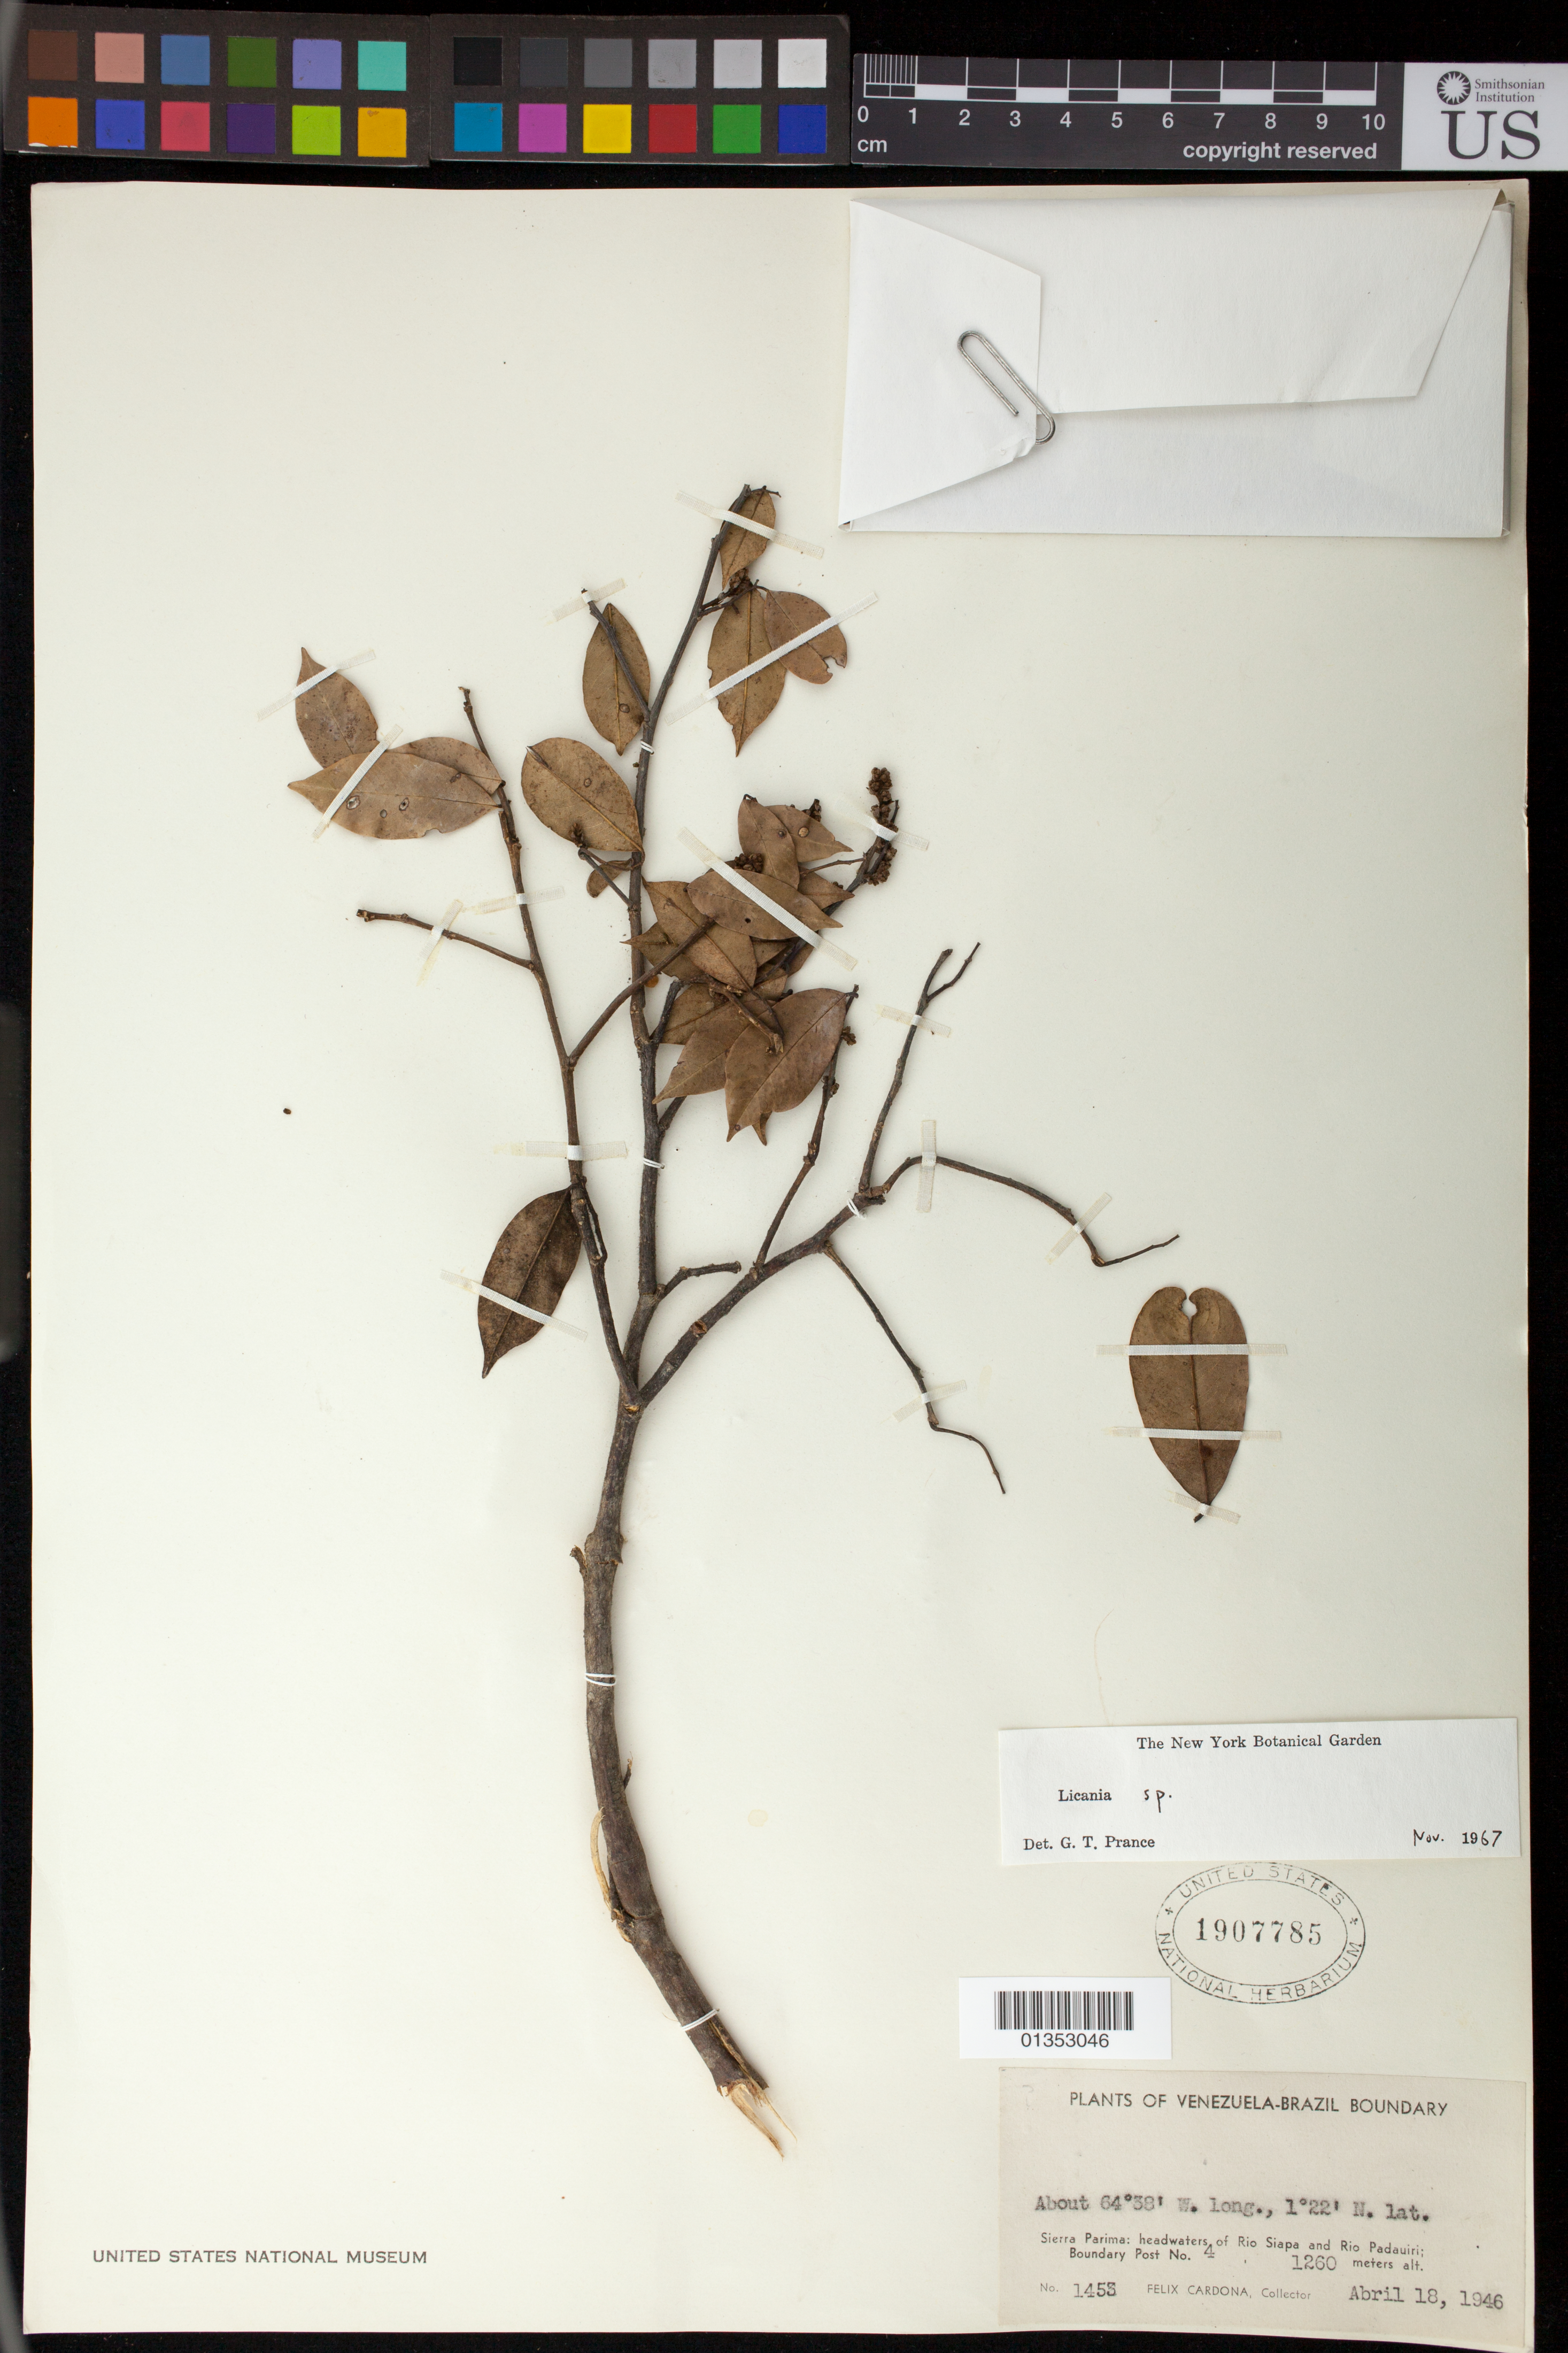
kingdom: Plantae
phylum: Tracheophyta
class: Magnoliopsida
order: Malpighiales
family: Chrysobalanaceae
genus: Licania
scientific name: Licania sp.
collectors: F. Cardona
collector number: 1453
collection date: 1946-04-18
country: Venezuela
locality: Sierra Parima: headwaters of Rio Siapa an Rio Padauiri; Boundary Post 4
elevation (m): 1260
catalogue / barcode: US 1907785